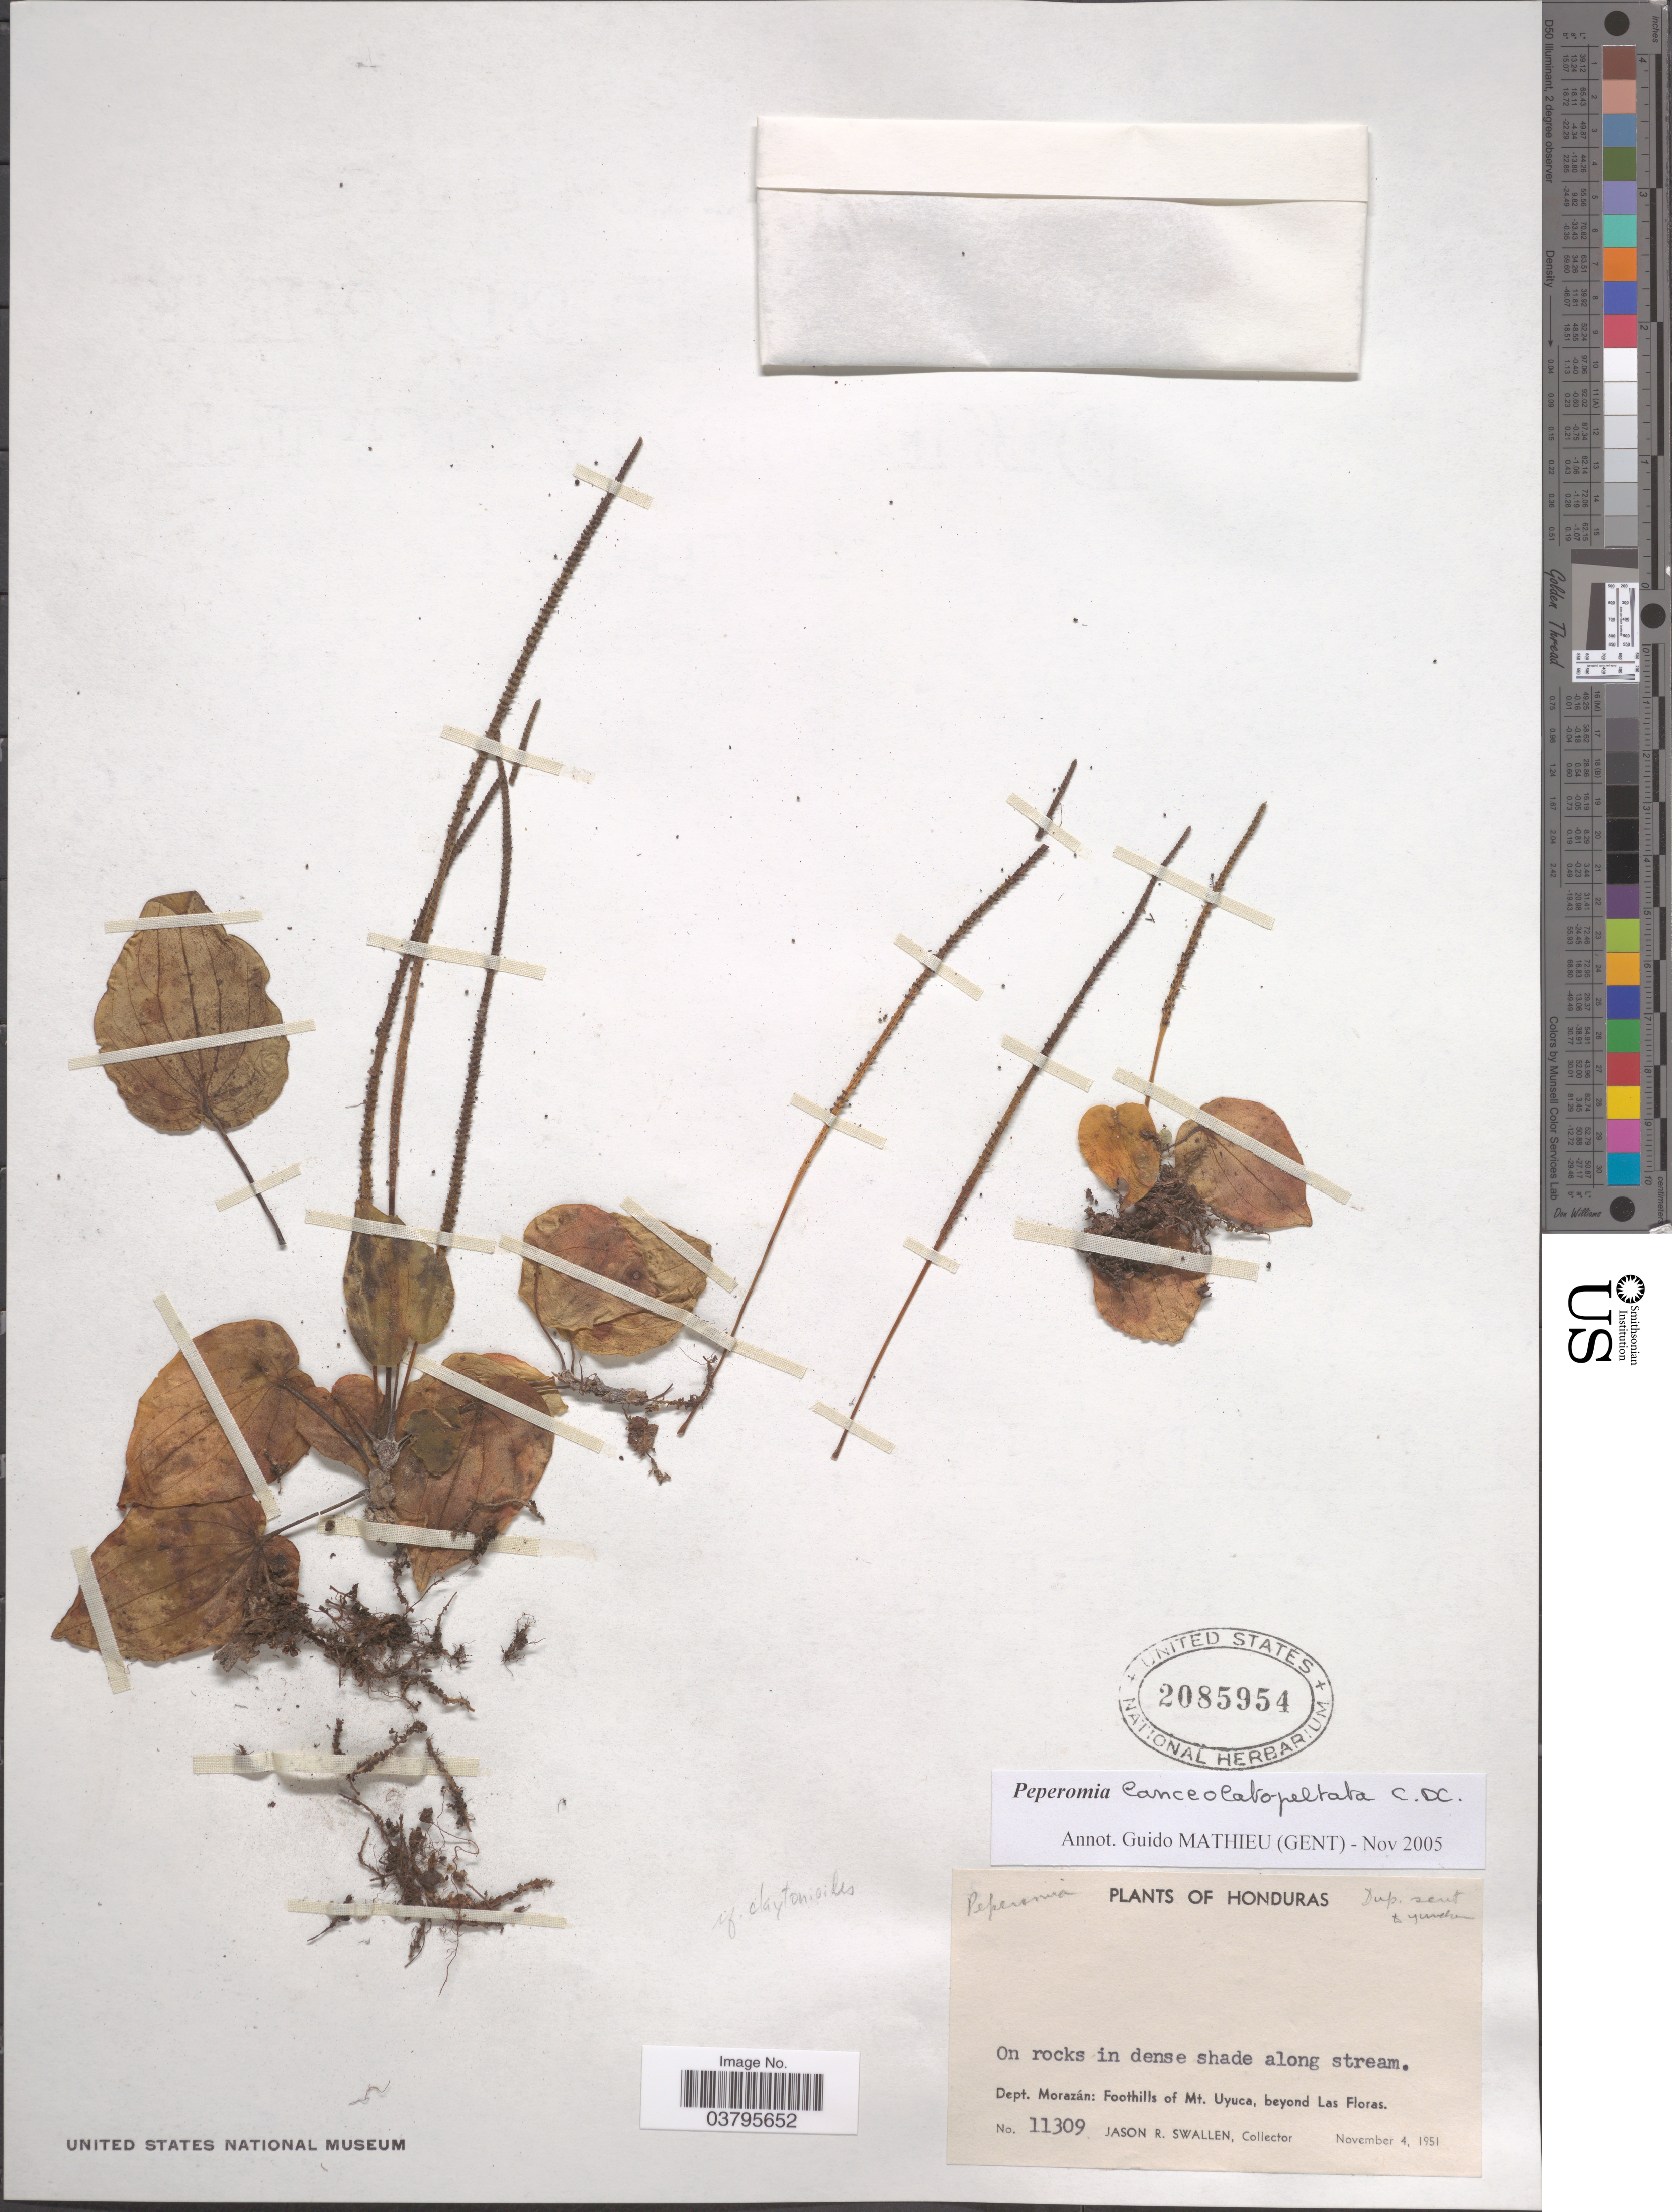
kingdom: Plantae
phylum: Tracheophyta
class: Magnoliopsida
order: Piperales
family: Piperaceae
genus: Peperomia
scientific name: Peperomia lanceolatopeltata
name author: C. DC.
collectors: J. R. Swallen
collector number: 11309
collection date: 1951-11-04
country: Honduras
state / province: Fco. Morazán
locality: Dept. Morazán: Foothills of Mt. Uyuca, beyond Las Floras.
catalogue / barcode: US 2085954